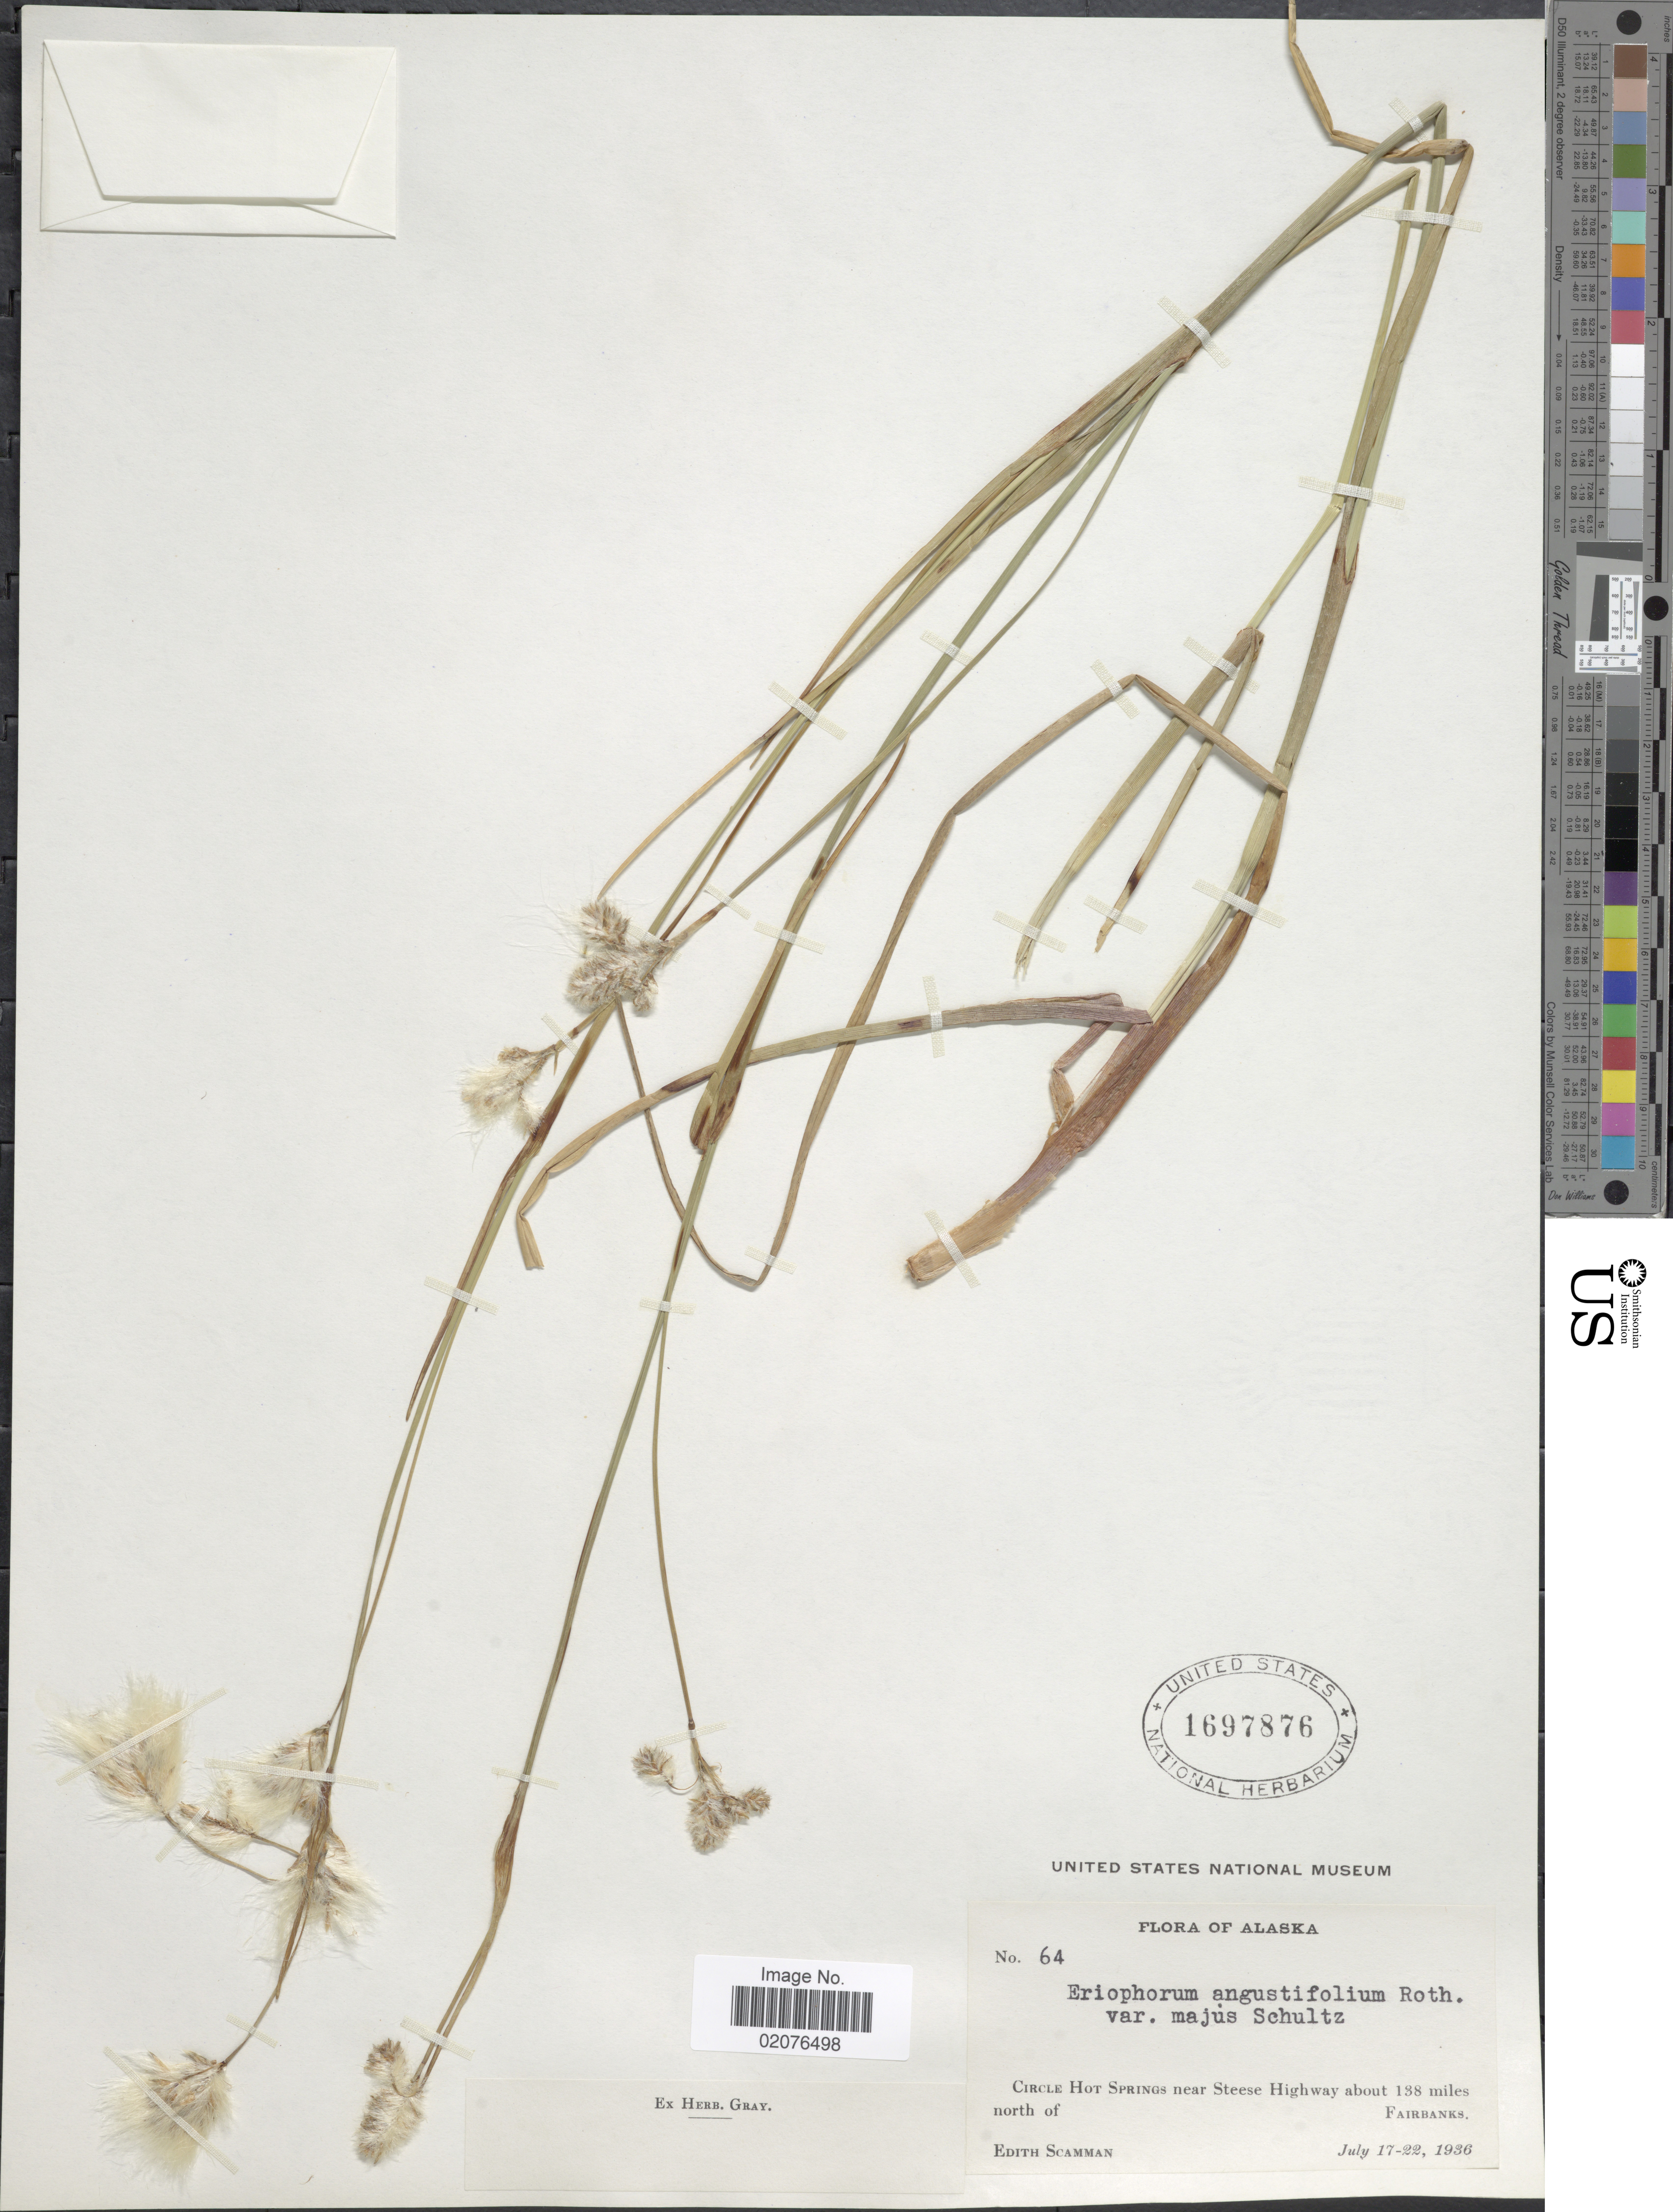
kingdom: Plantae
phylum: Tracheophyta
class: Liliopsida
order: Poales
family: Cyperaceae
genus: Eriophorum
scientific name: Eriophorum angustifolium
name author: Honck.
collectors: E. Scamman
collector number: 64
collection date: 1936-07-17/1936-07-22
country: United States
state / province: Alaska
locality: Circle Hot Springs near Steese Highway about 138 miles north of Fairbanks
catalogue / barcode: US 1697876